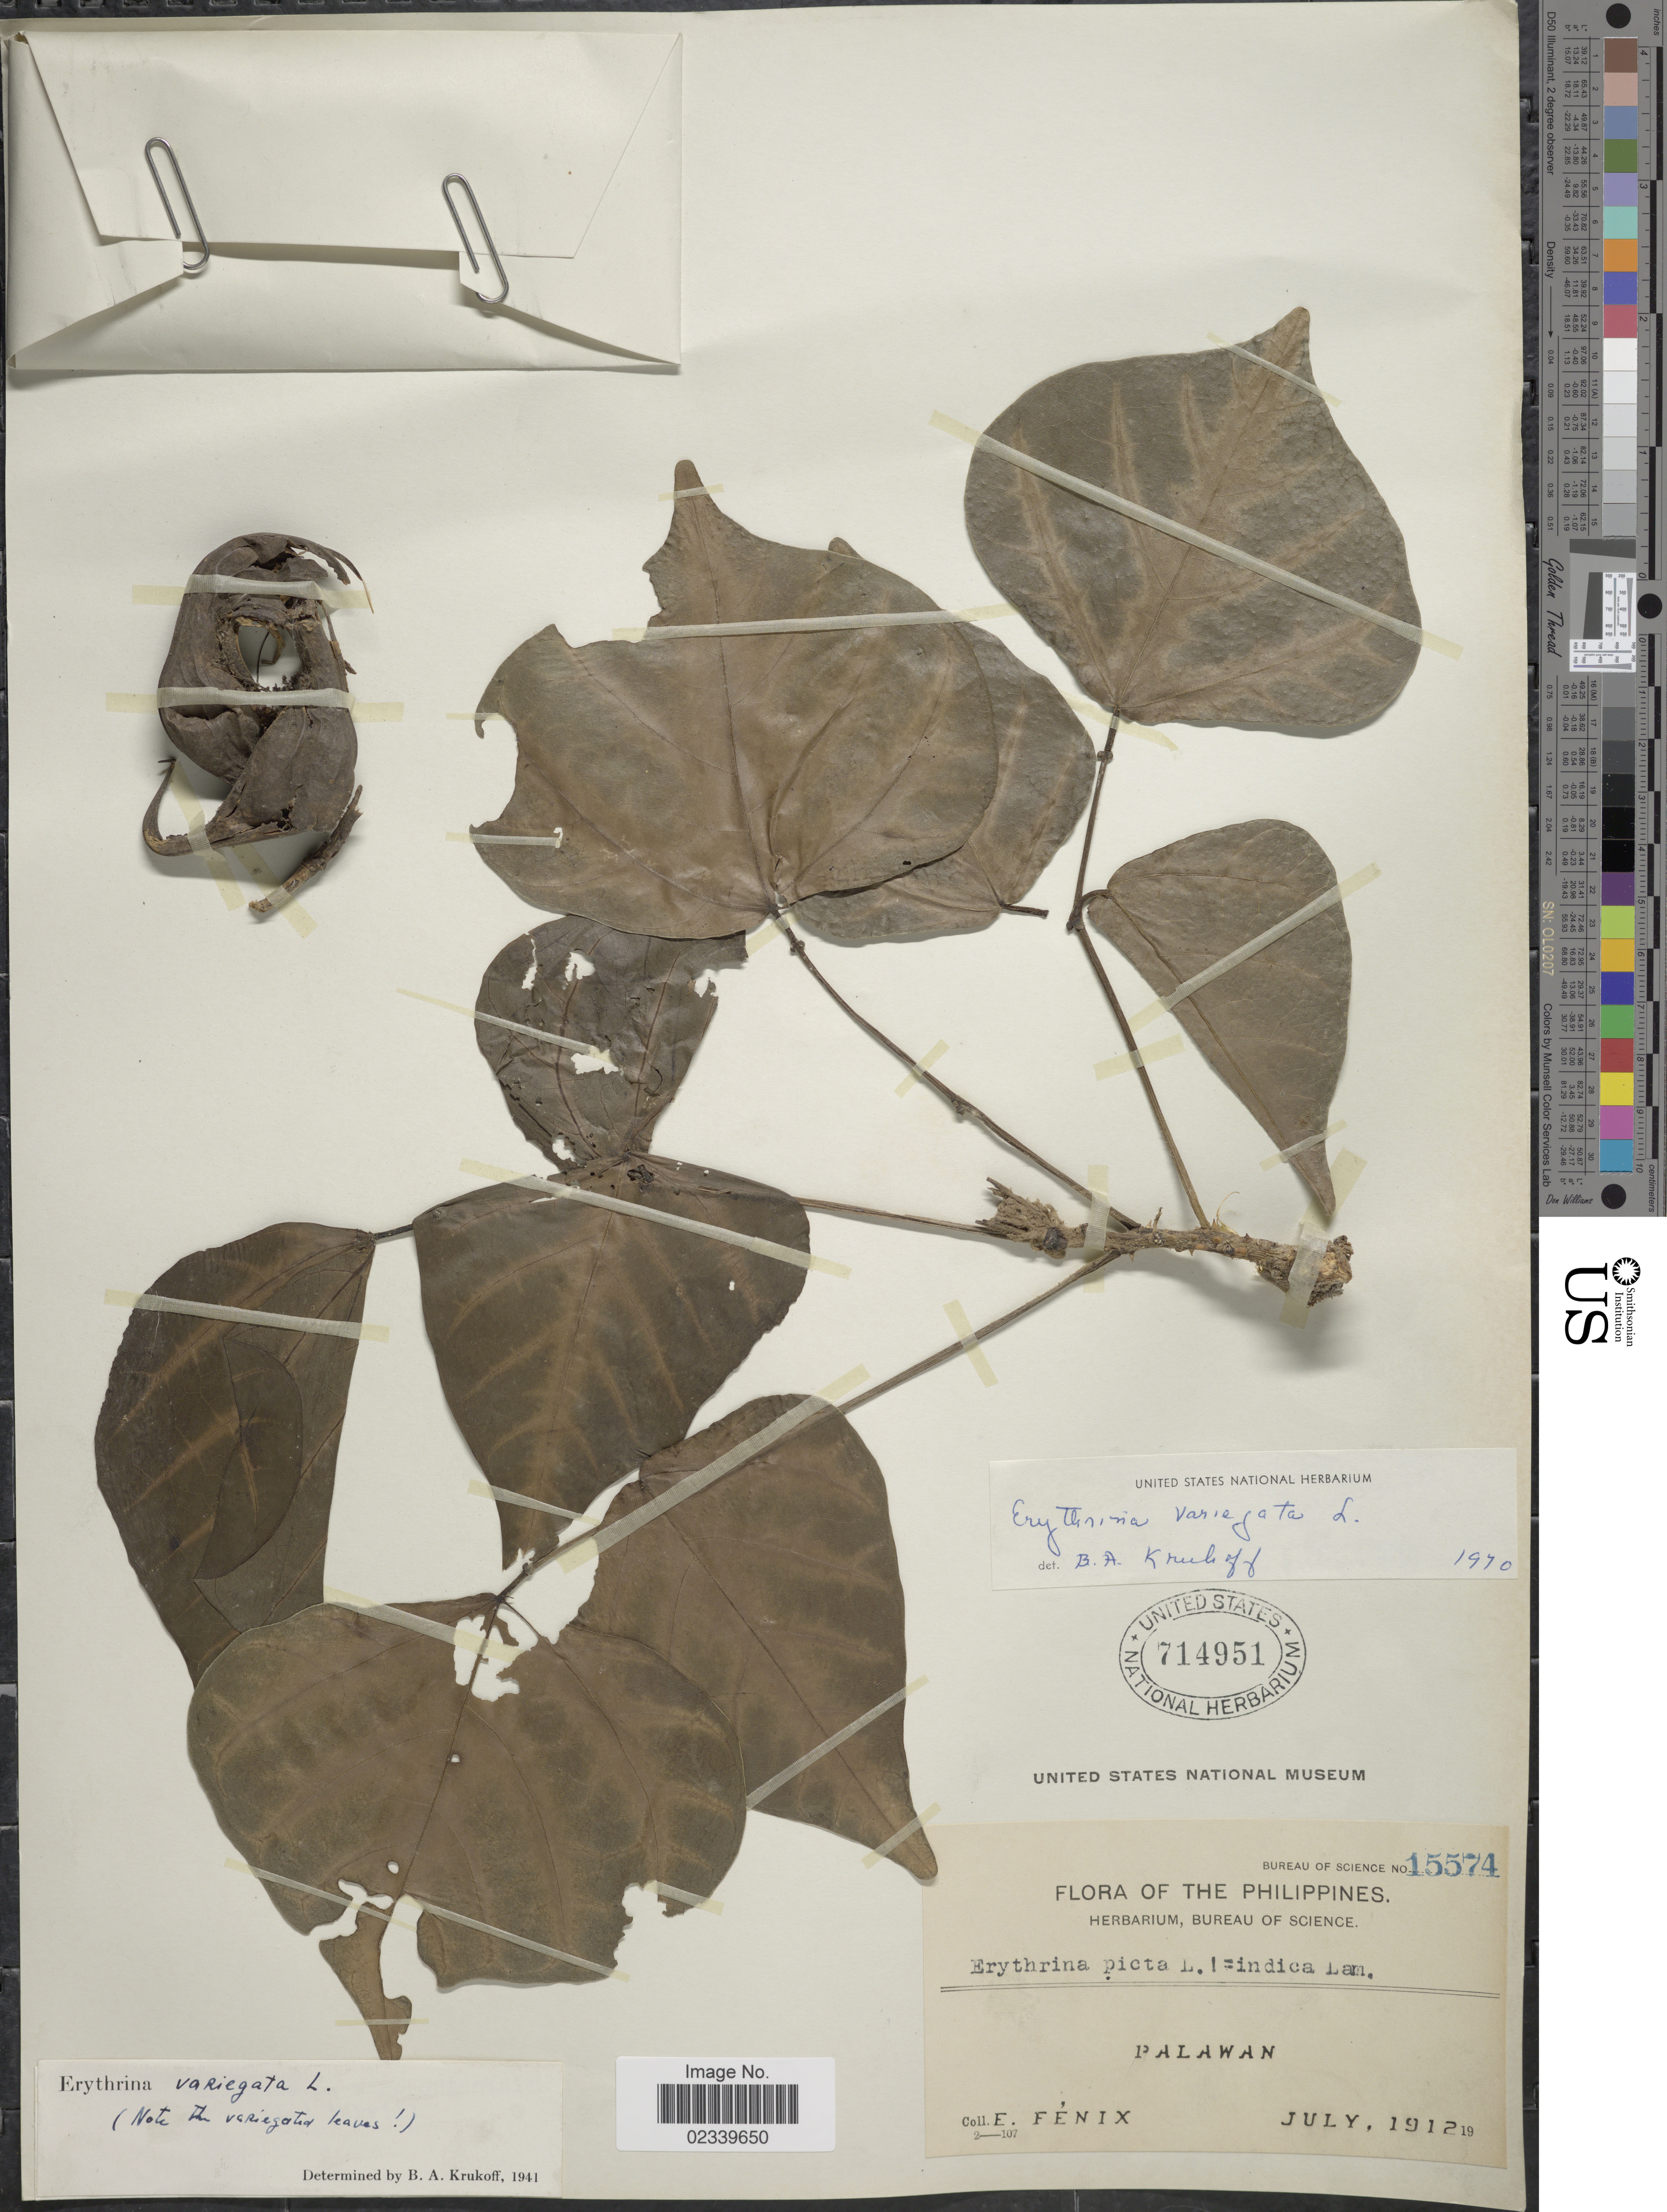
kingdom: Plantae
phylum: Tracheophyta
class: Magnoliopsida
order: Fabales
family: Fabaceae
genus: Erythrina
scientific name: Erythrina variegata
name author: L.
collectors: E. Fenix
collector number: Bureau of Science 15574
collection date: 1912-07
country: Philippines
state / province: Mimaropa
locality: Palawan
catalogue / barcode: US 714951